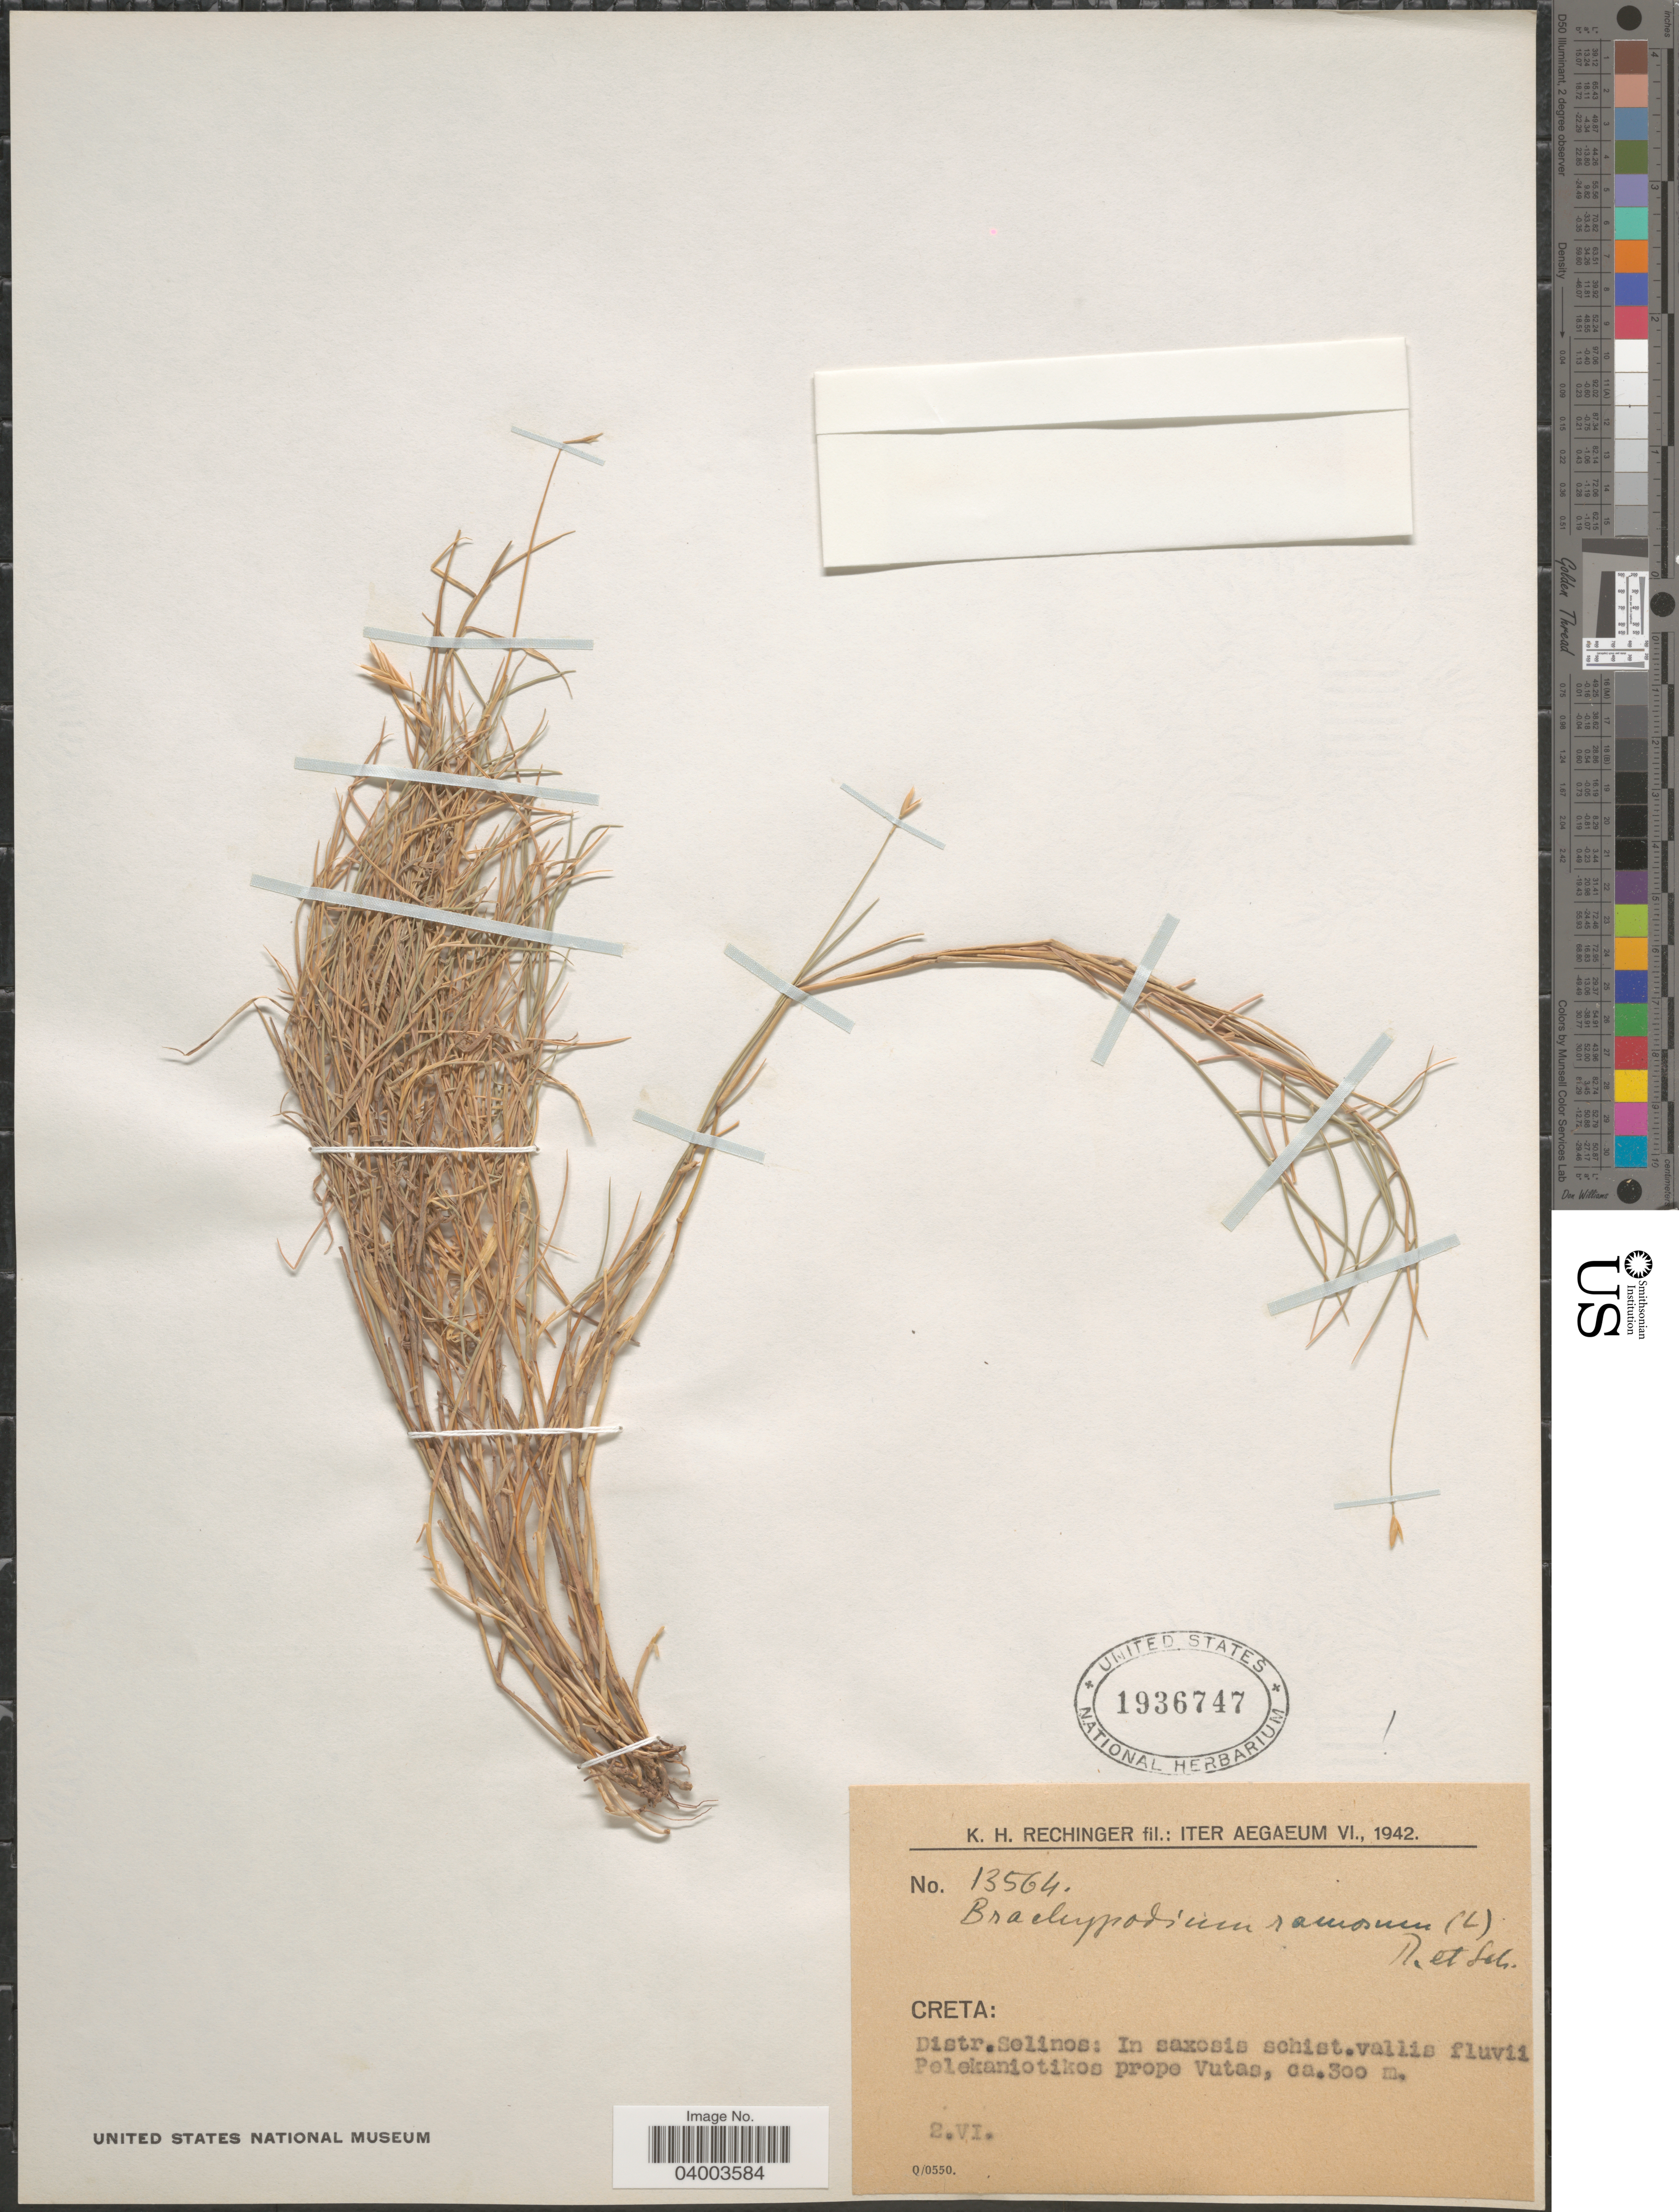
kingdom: Plantae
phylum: Tracheophyta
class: Liliopsida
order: Poales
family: Poaceae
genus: Brachypodium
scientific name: Brachypodium retusum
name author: (Pers.) P. Beauv.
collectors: K. H. Rechinger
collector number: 13564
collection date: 1942-06-02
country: Greece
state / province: Crete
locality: Iter Aegaeum. Creta: Distr. Selinos: In saxosis schist. vallis fluvii Pelekaniotikos prope Vutas.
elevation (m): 300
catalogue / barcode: US 1936747